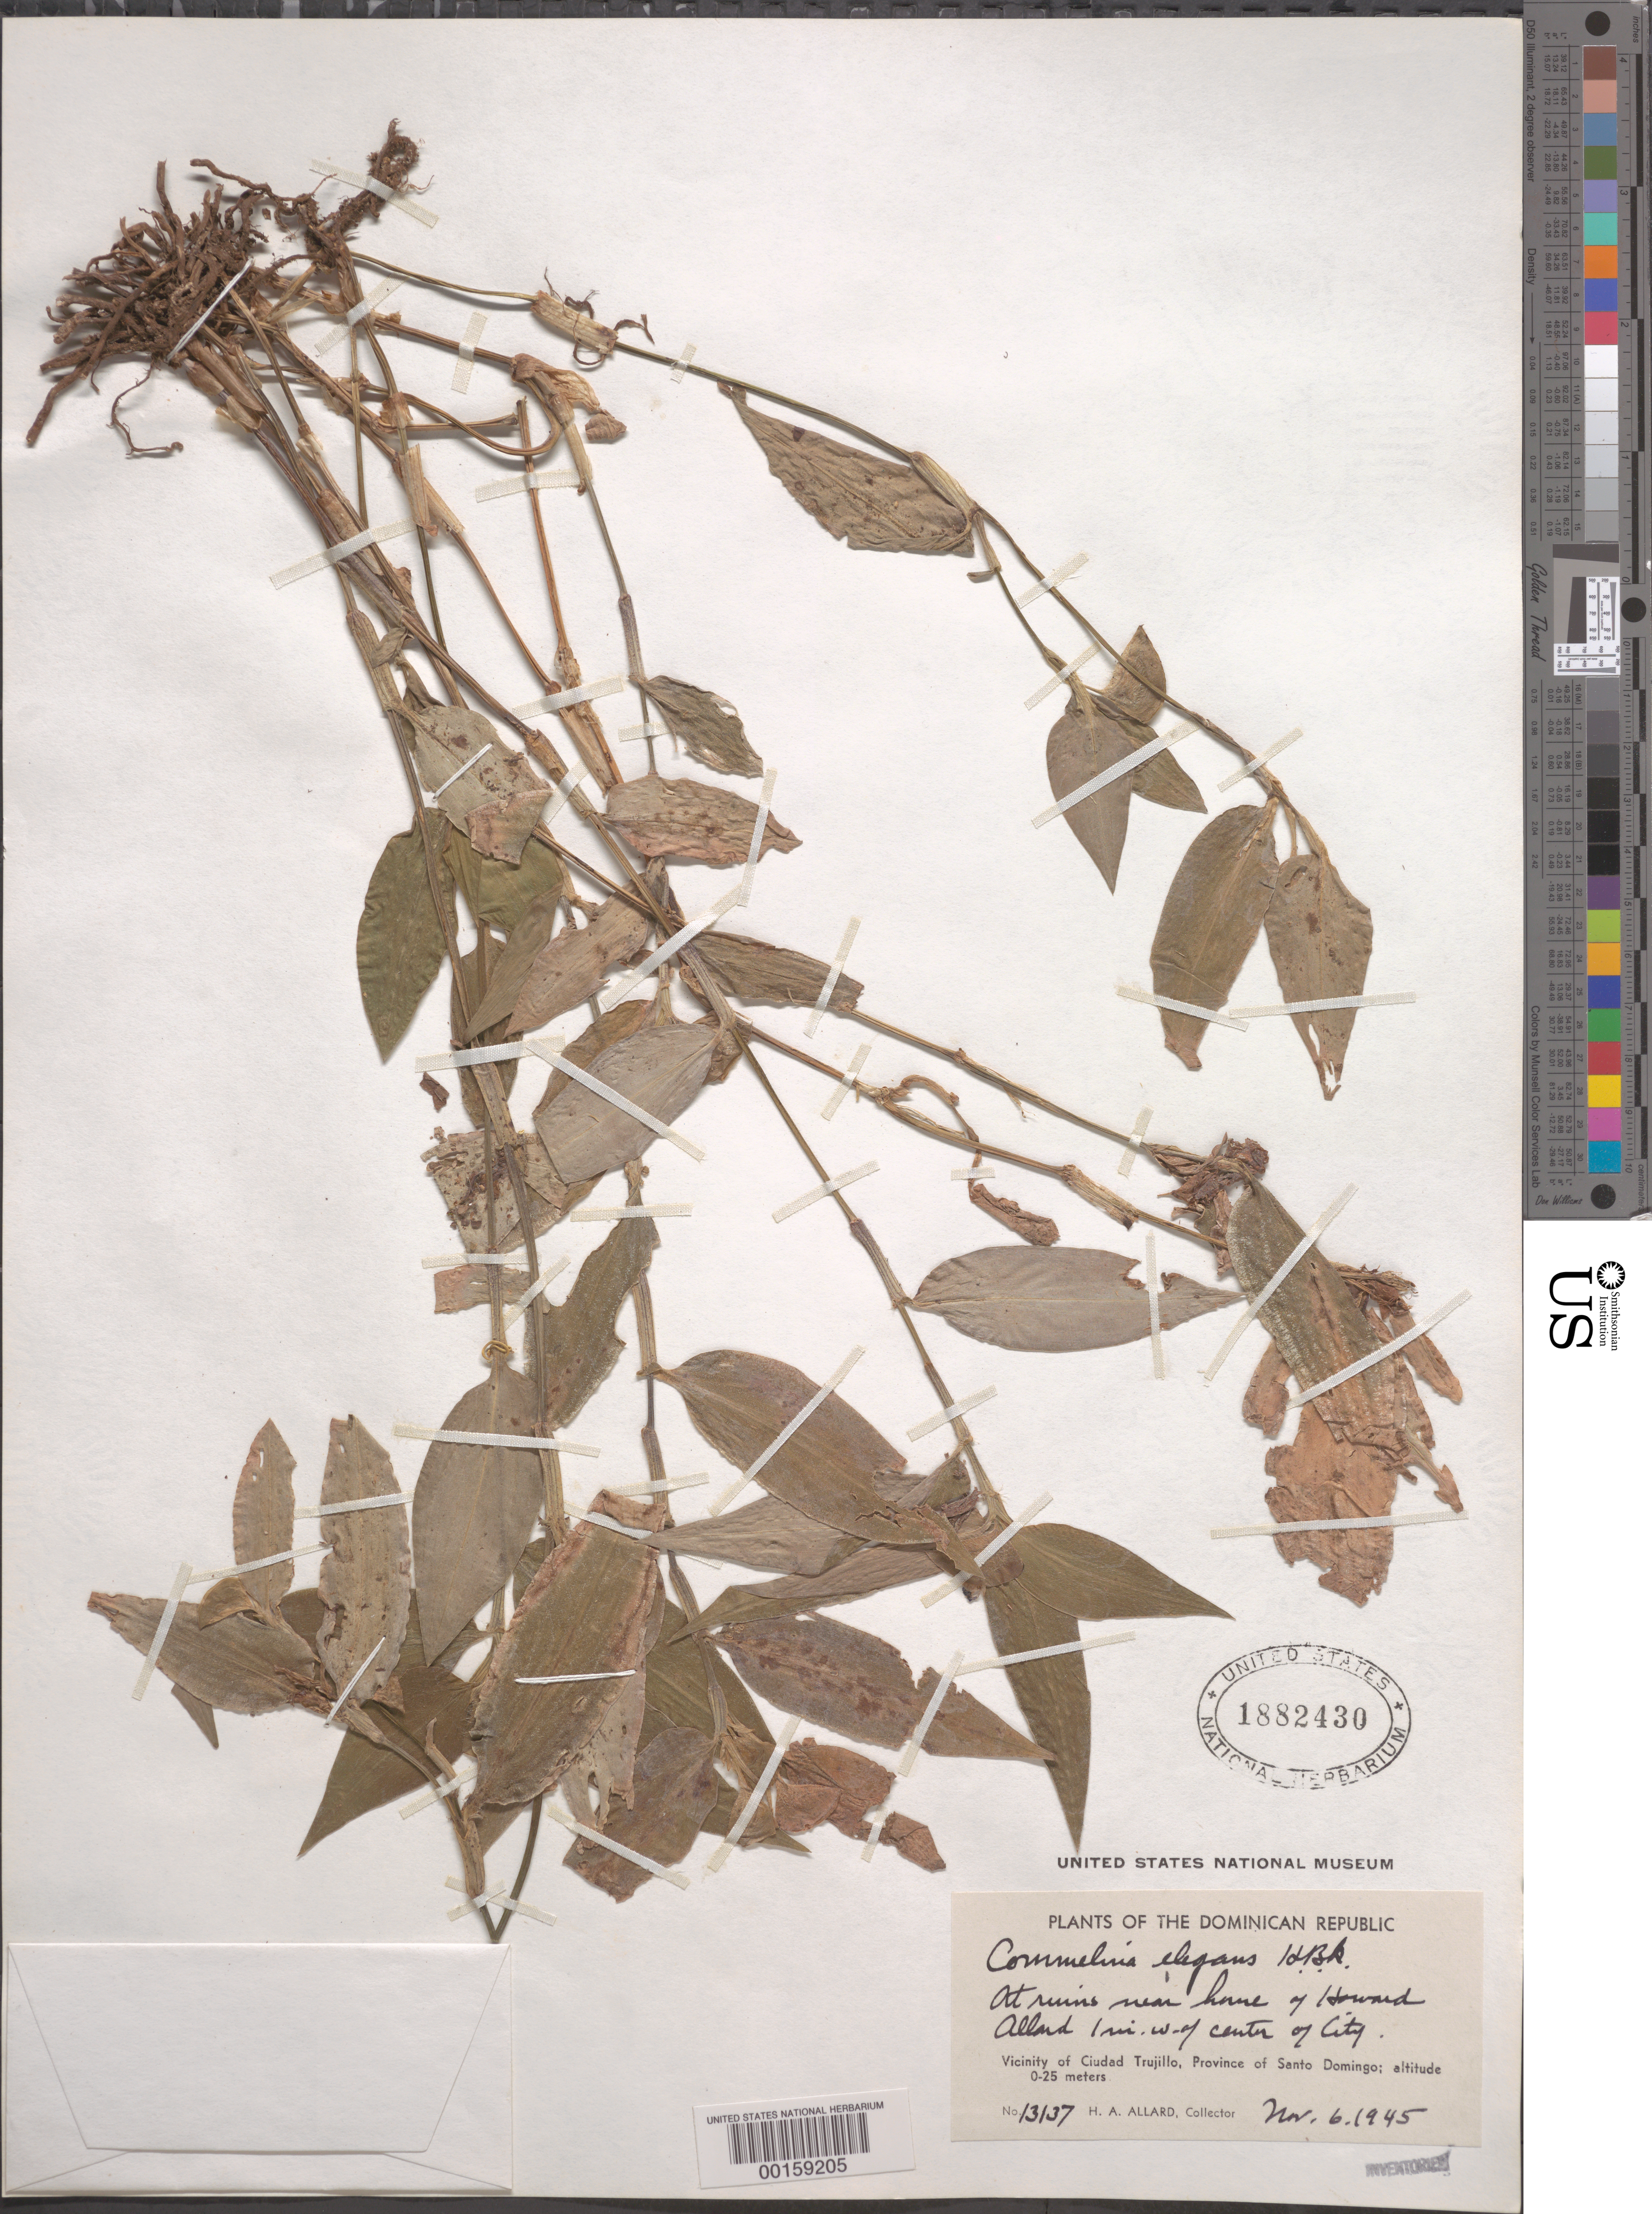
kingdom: Plantae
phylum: Tracheophyta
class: Liliopsida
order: Commelinales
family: Commelinaceae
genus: Commelina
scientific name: Commelina erecta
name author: L.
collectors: H. A. Allard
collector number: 13137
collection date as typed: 06 Nov 1945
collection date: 1945-11-06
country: Dominican Republic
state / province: Distrito Nacional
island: Hispaniola Island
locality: Ciudad trujillo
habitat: Waste ground; near ruins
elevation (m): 0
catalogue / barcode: US 1882430